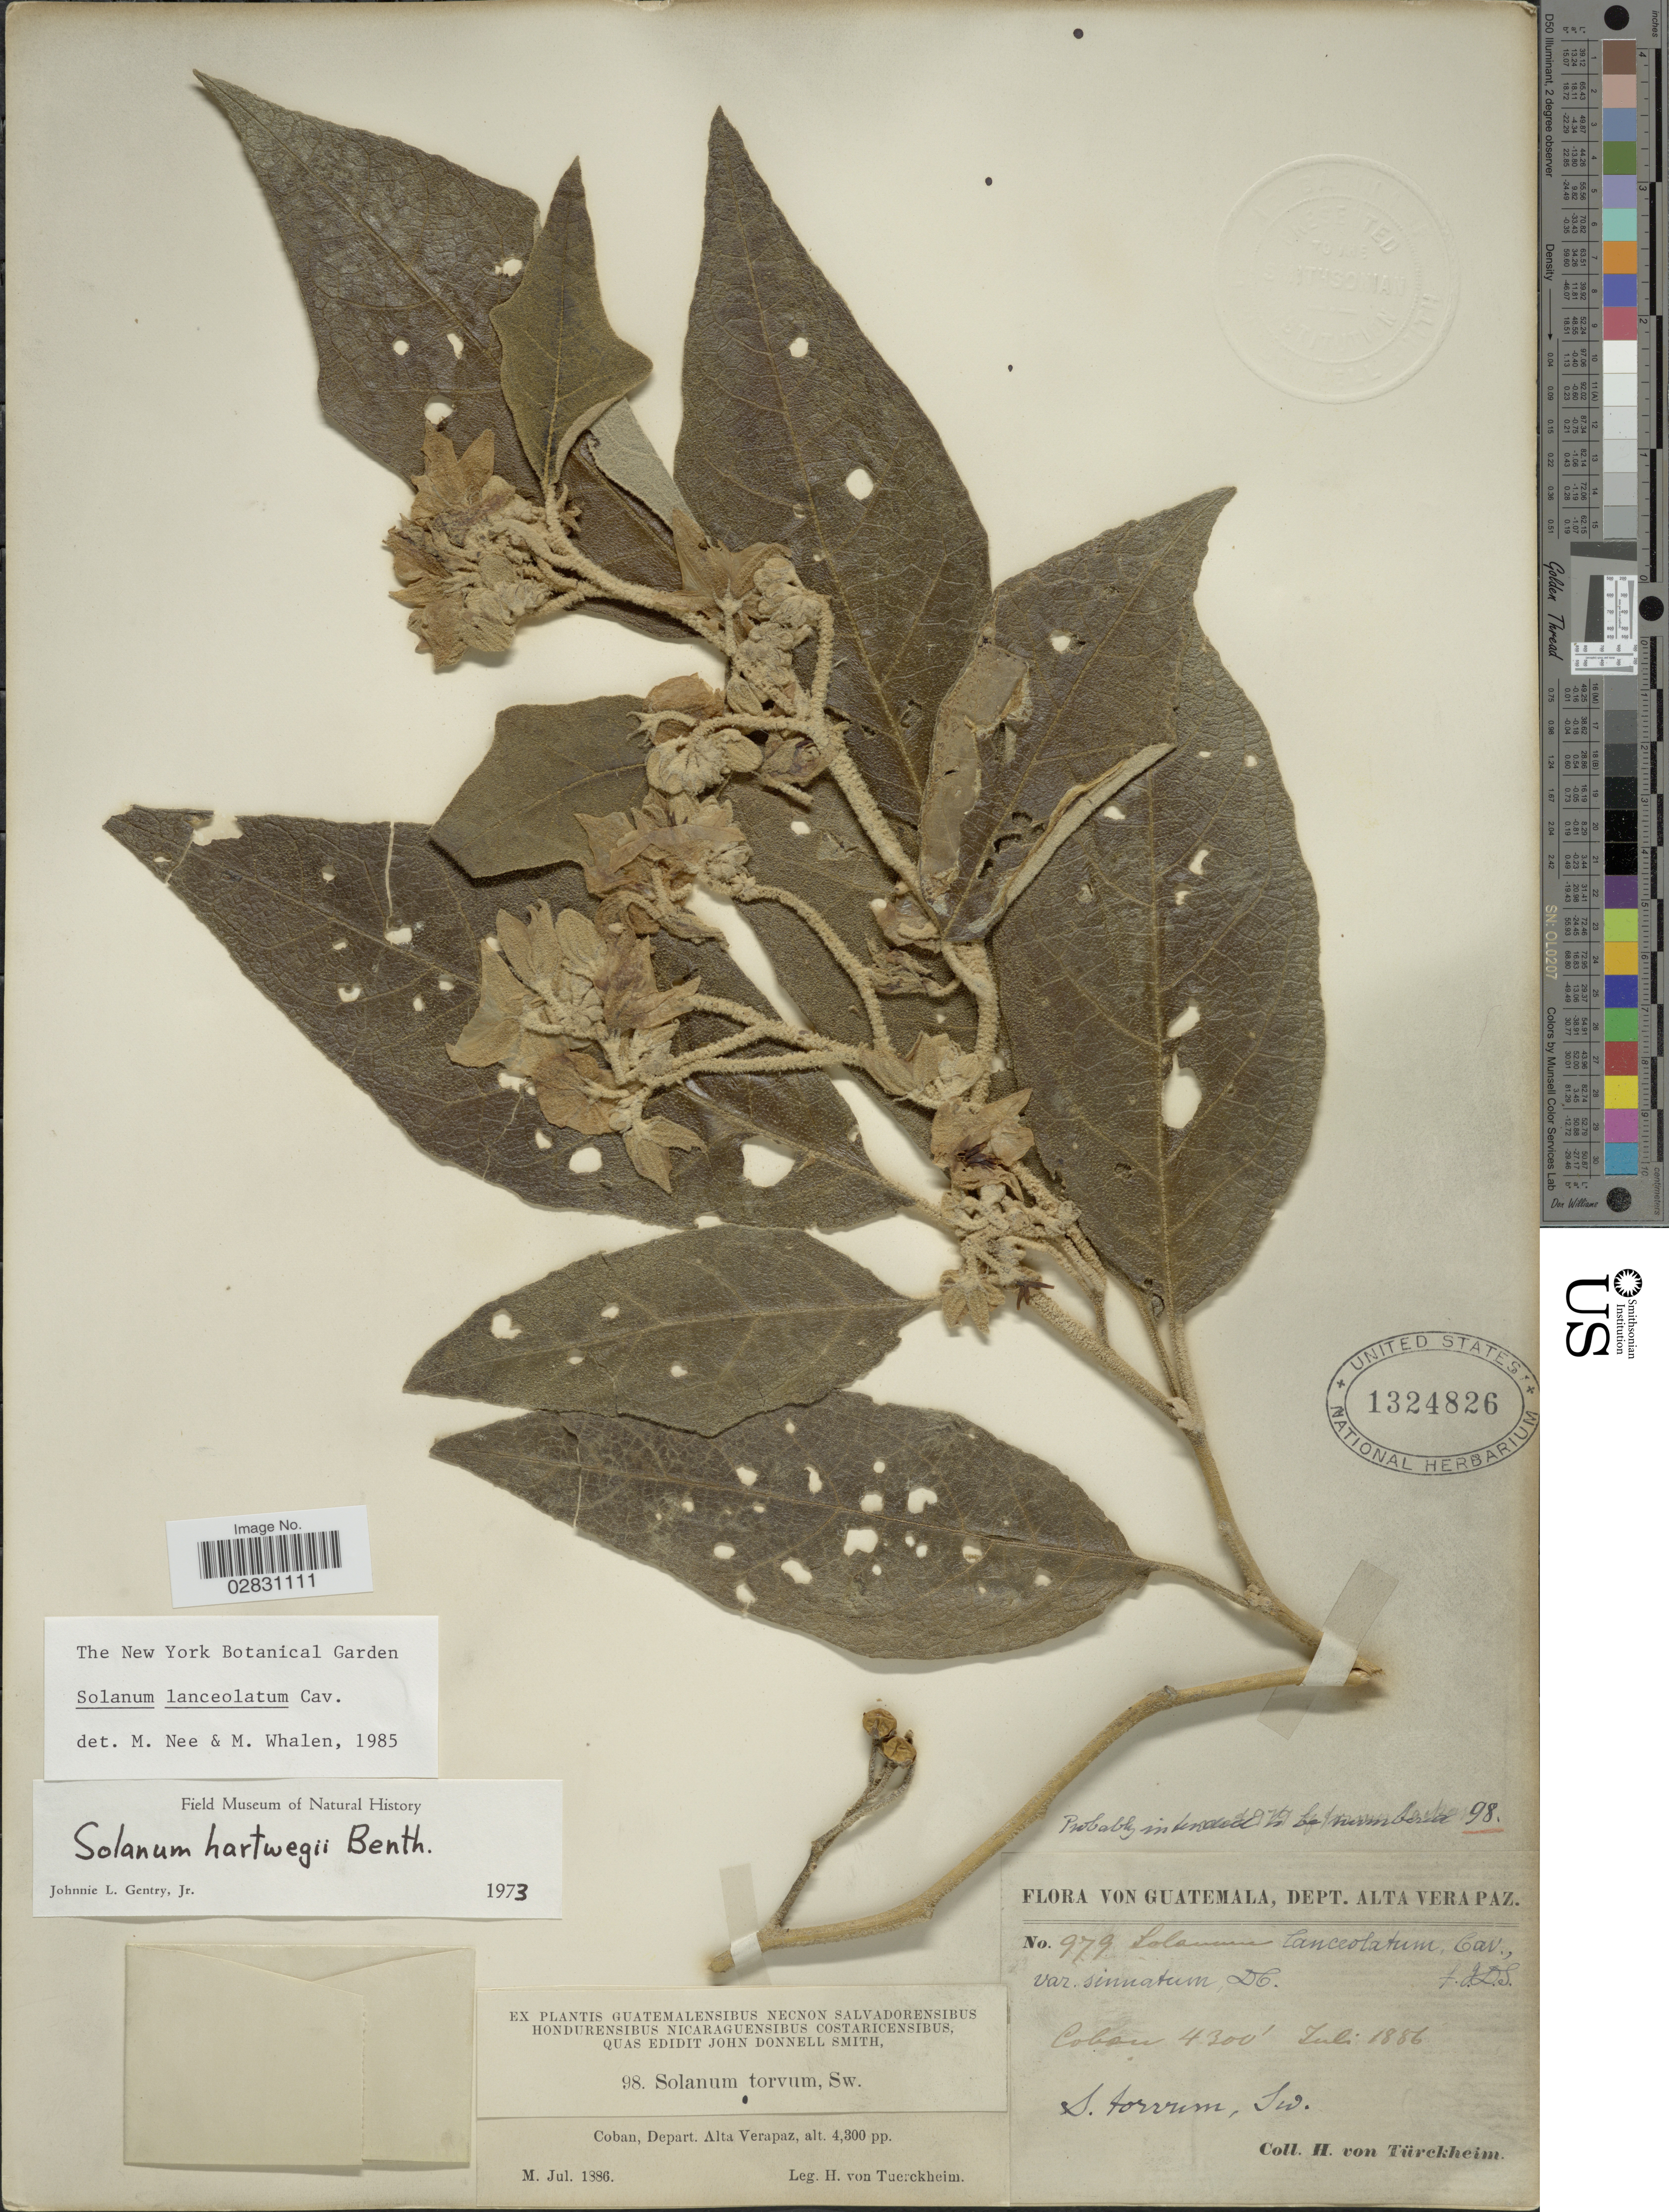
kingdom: Plantae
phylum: Tracheophyta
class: Magnoliopsida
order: Solanales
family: Solanaceae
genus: Solanum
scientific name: Solanum lanceolatum Berthault, nom. illeg.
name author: Berthault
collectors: H. von Türckheim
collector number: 979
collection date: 1886-07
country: Guatemala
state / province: Alta Verapaz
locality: Dept. Alta Verapaz, Coban.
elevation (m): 1311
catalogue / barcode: US 1324826